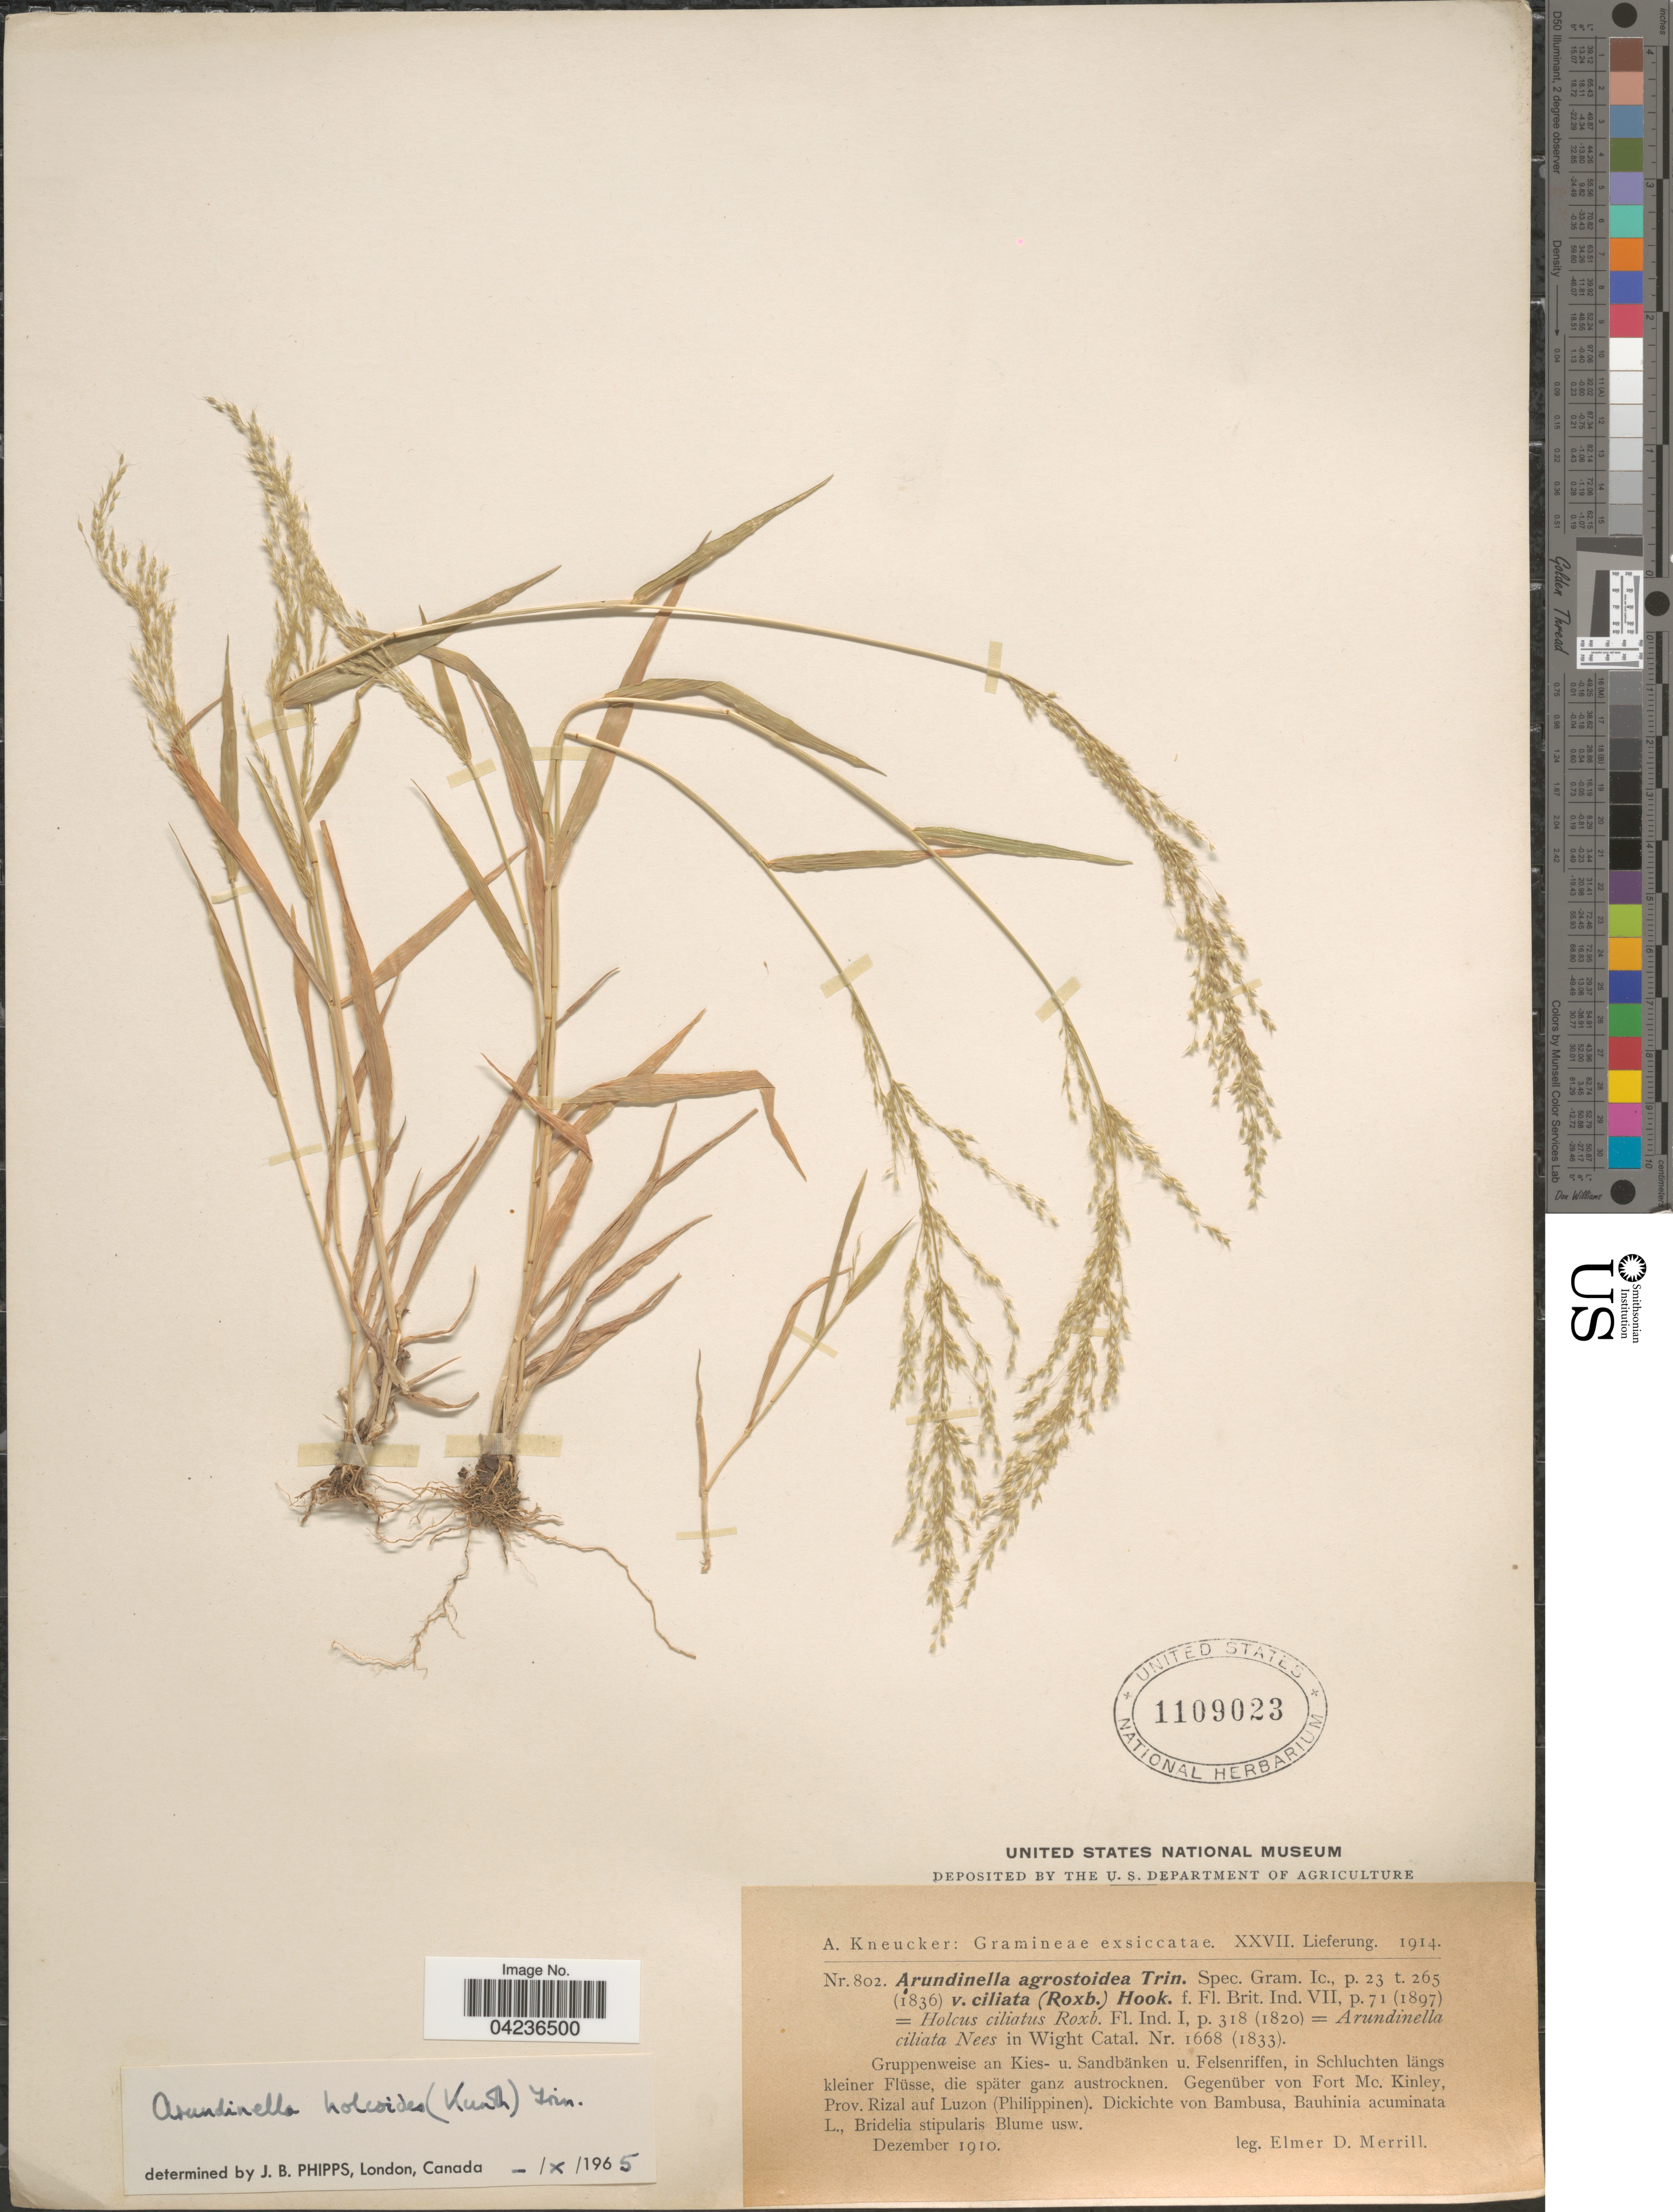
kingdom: Plantae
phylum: Tracheophyta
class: Liliopsida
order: Poales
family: Poaceae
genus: Arundinella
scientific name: Arundinella holcoides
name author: (Kunth) Trin.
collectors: E. D. Merrill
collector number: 802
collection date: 1910-12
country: Philippines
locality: Gegenüber von Fort Mc. Kinley, Prov. Rizal auf Luzon (Philippinen).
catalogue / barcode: US 1109023